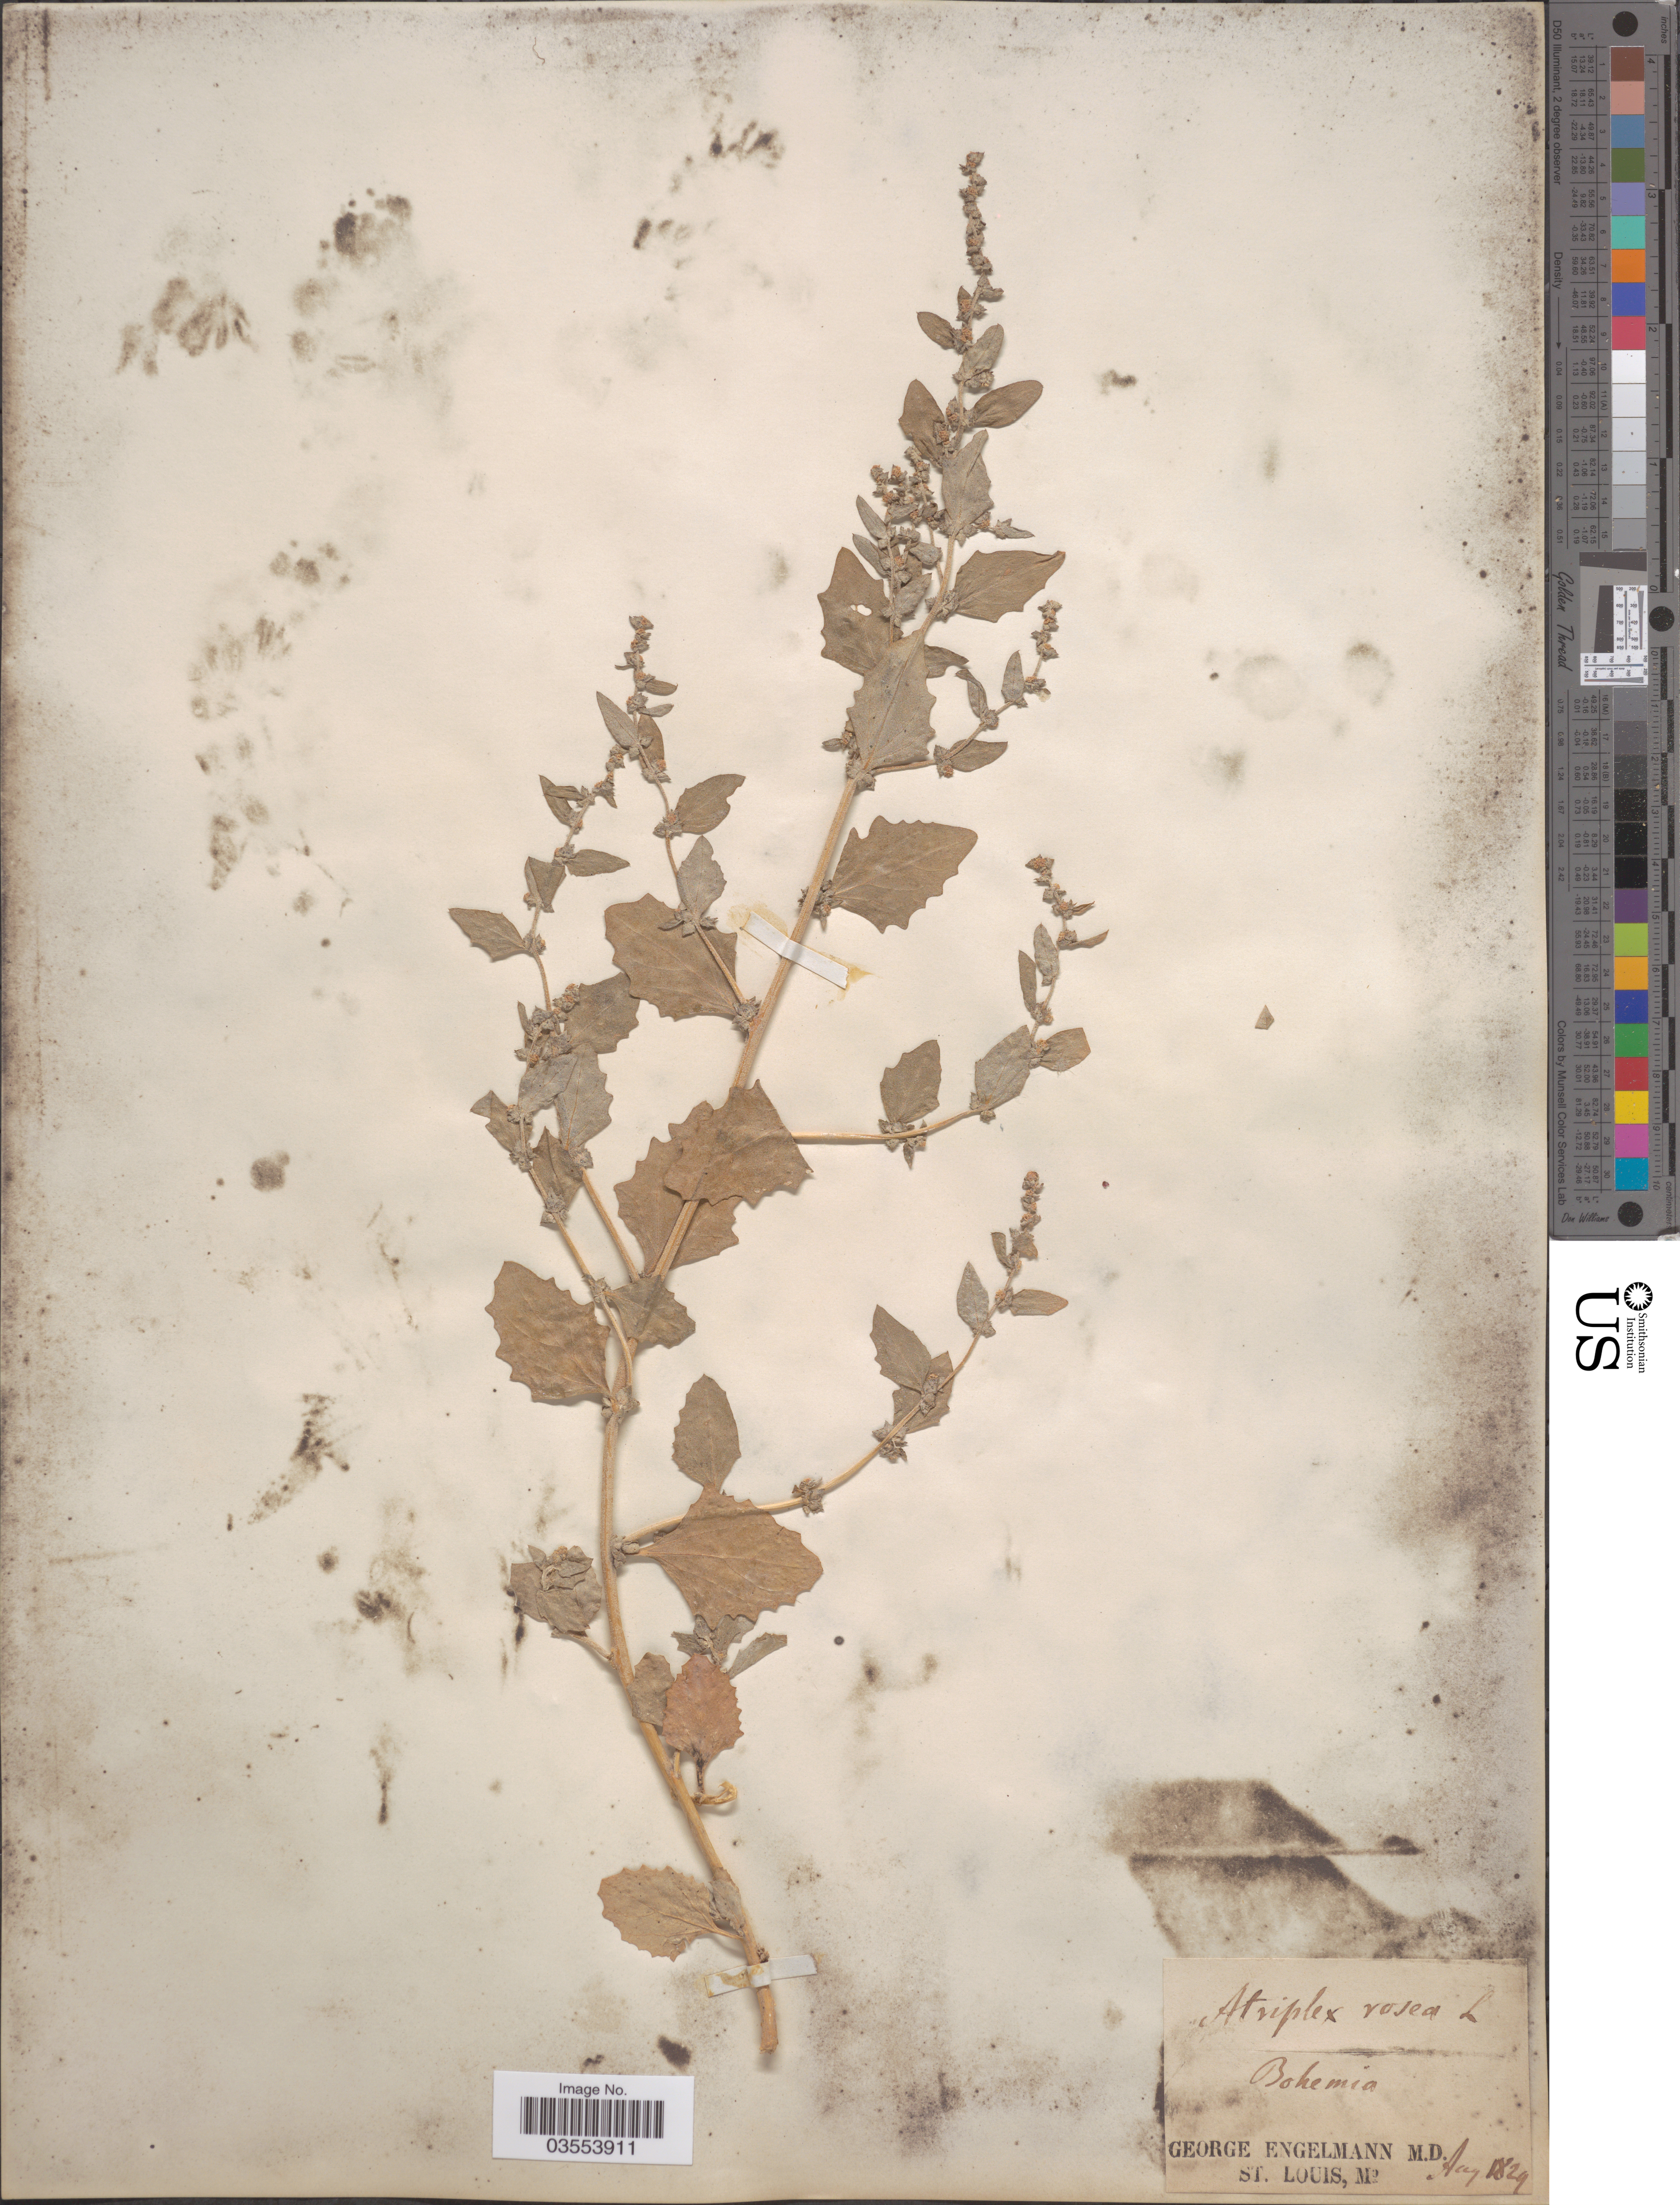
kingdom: Plantae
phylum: Tracheophyta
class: Magnoliopsida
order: Caryophyllales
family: Amaranthaceae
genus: Atriplex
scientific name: Atriplex rosea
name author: L.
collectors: G. Engelmann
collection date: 1829-08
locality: Bohemia.